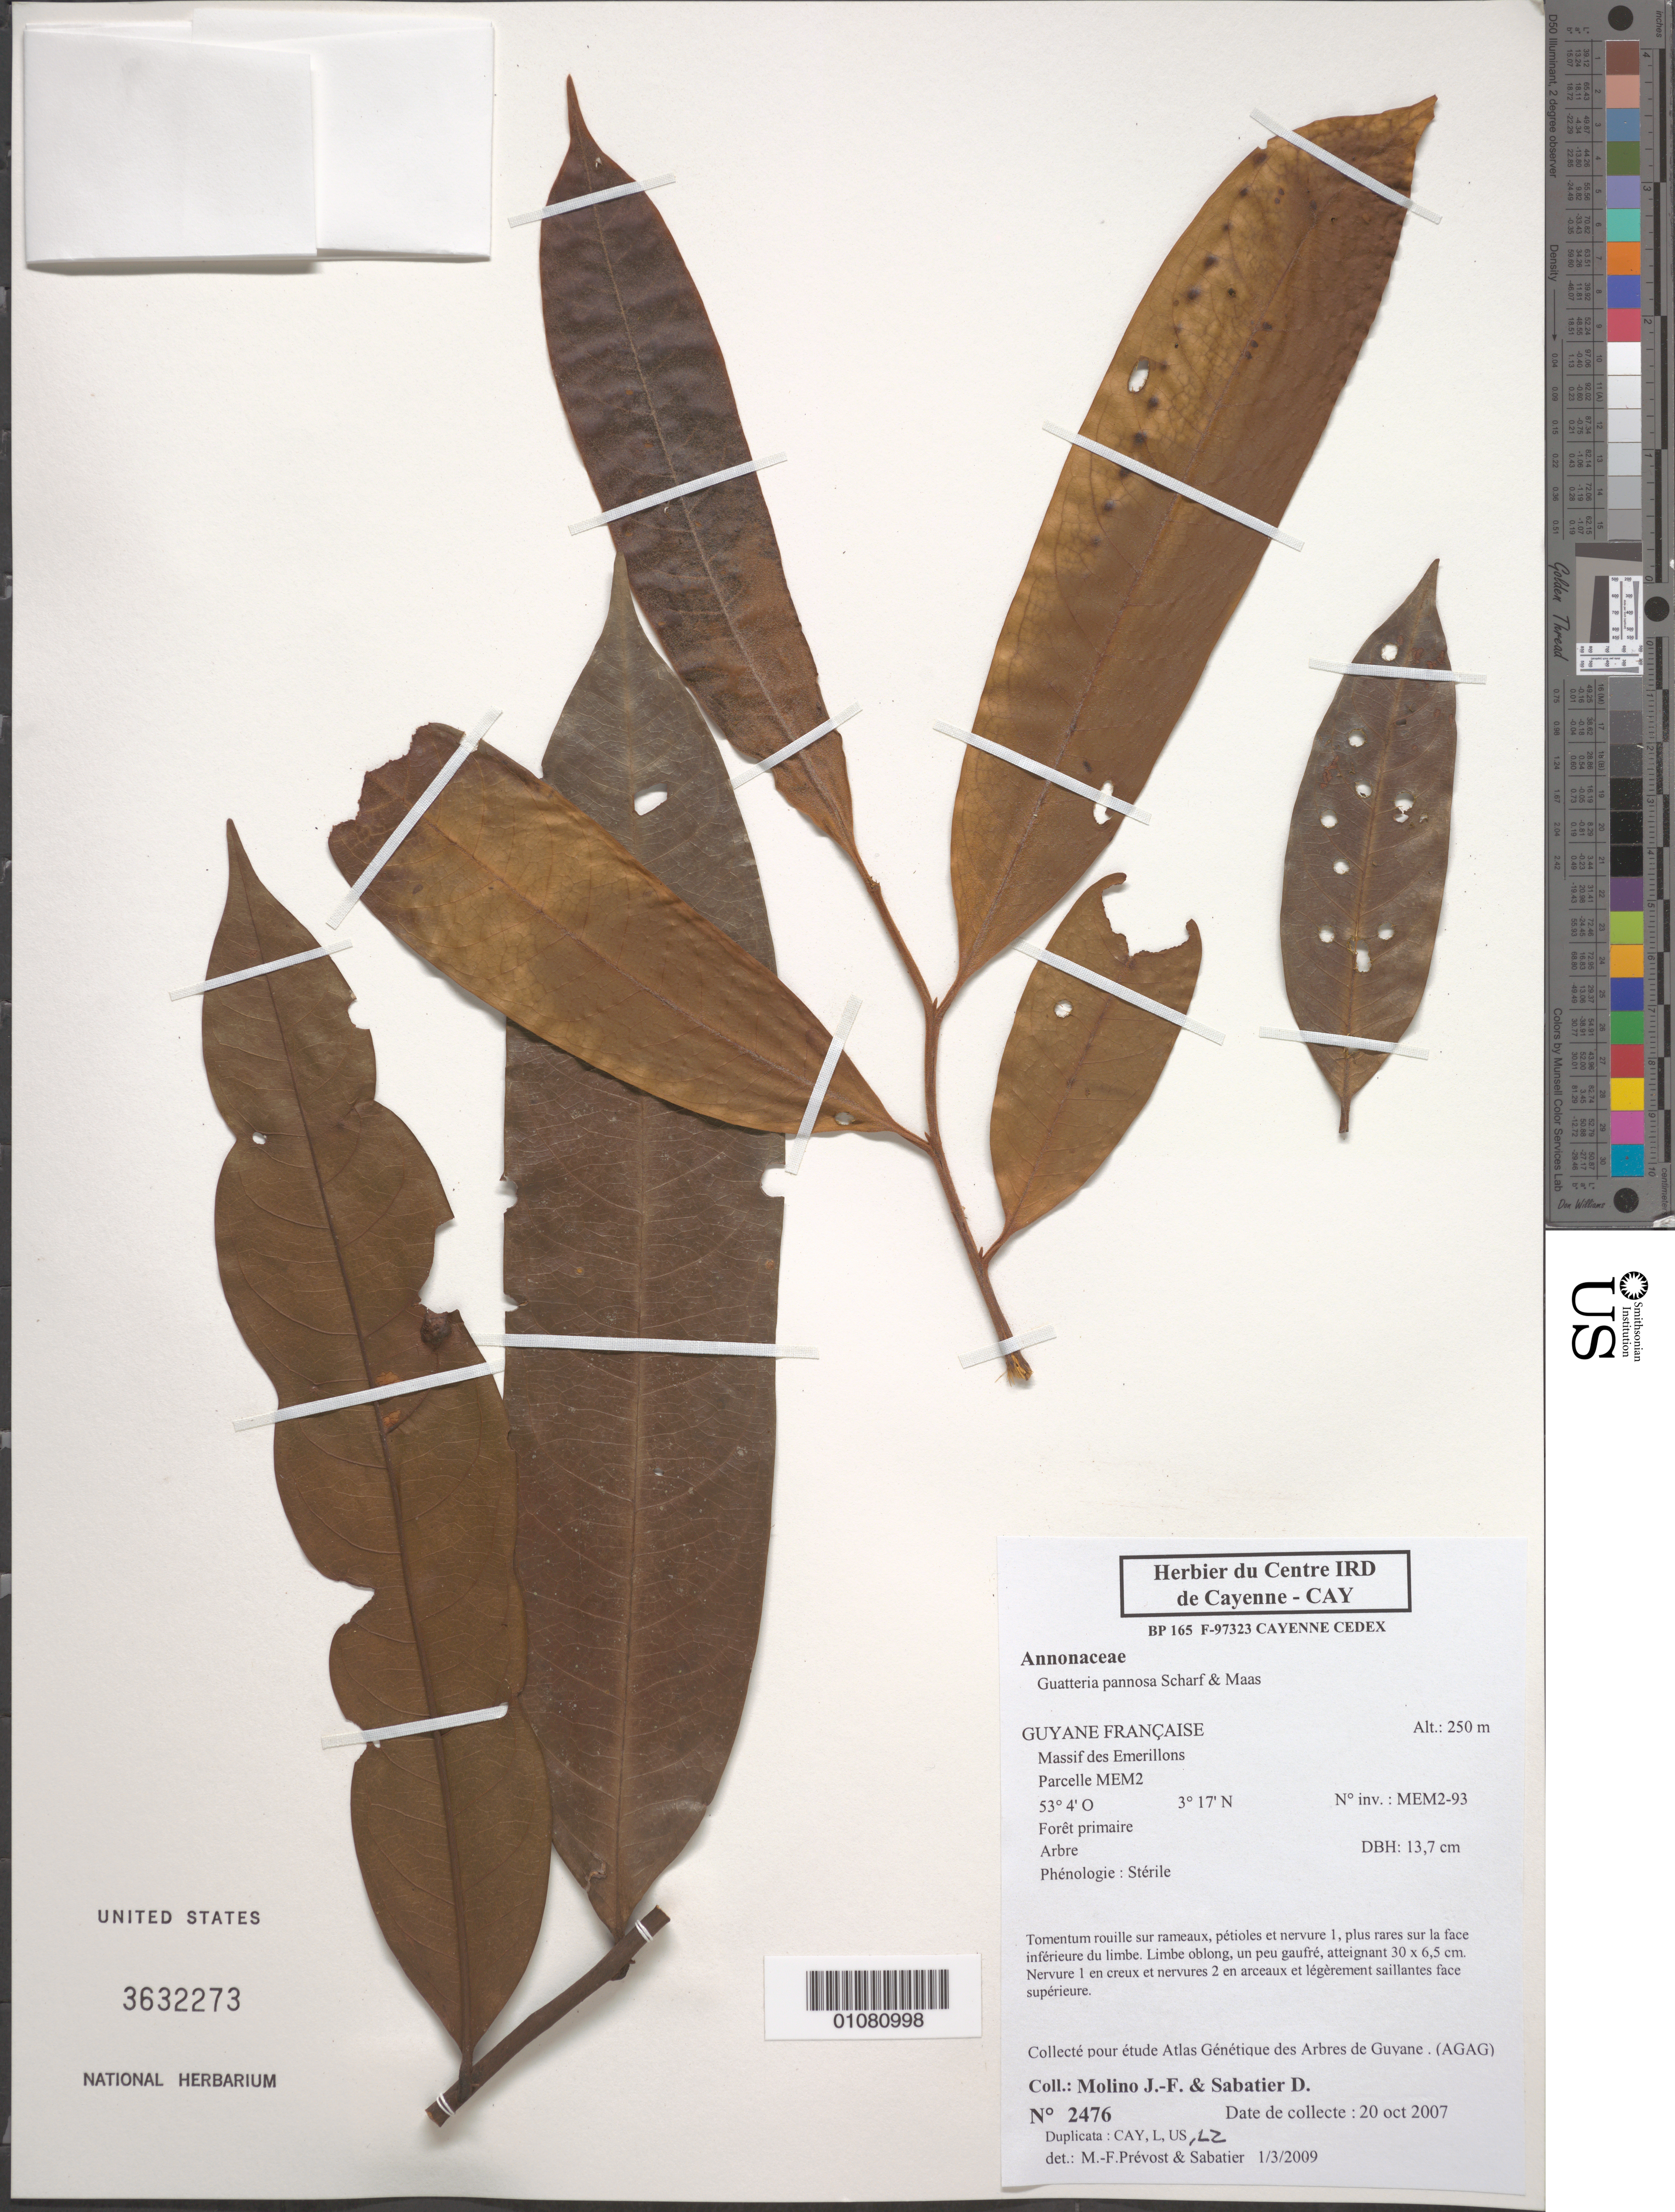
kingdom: Plantae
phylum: Tracheophyta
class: Magnoliopsida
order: Magnoliales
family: Annonaceae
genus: Guatteria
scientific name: Guatteria pannosa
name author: Scharf & Maas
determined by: Prévost, M.-F.; Sabatier, D.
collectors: J. Molino & D. Sabatier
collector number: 2476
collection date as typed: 20-Oct-07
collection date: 2007-10-20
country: French Guiana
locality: Massif des Emerillons, Parcelle MEM2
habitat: Foret primaire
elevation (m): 250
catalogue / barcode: US 3632273